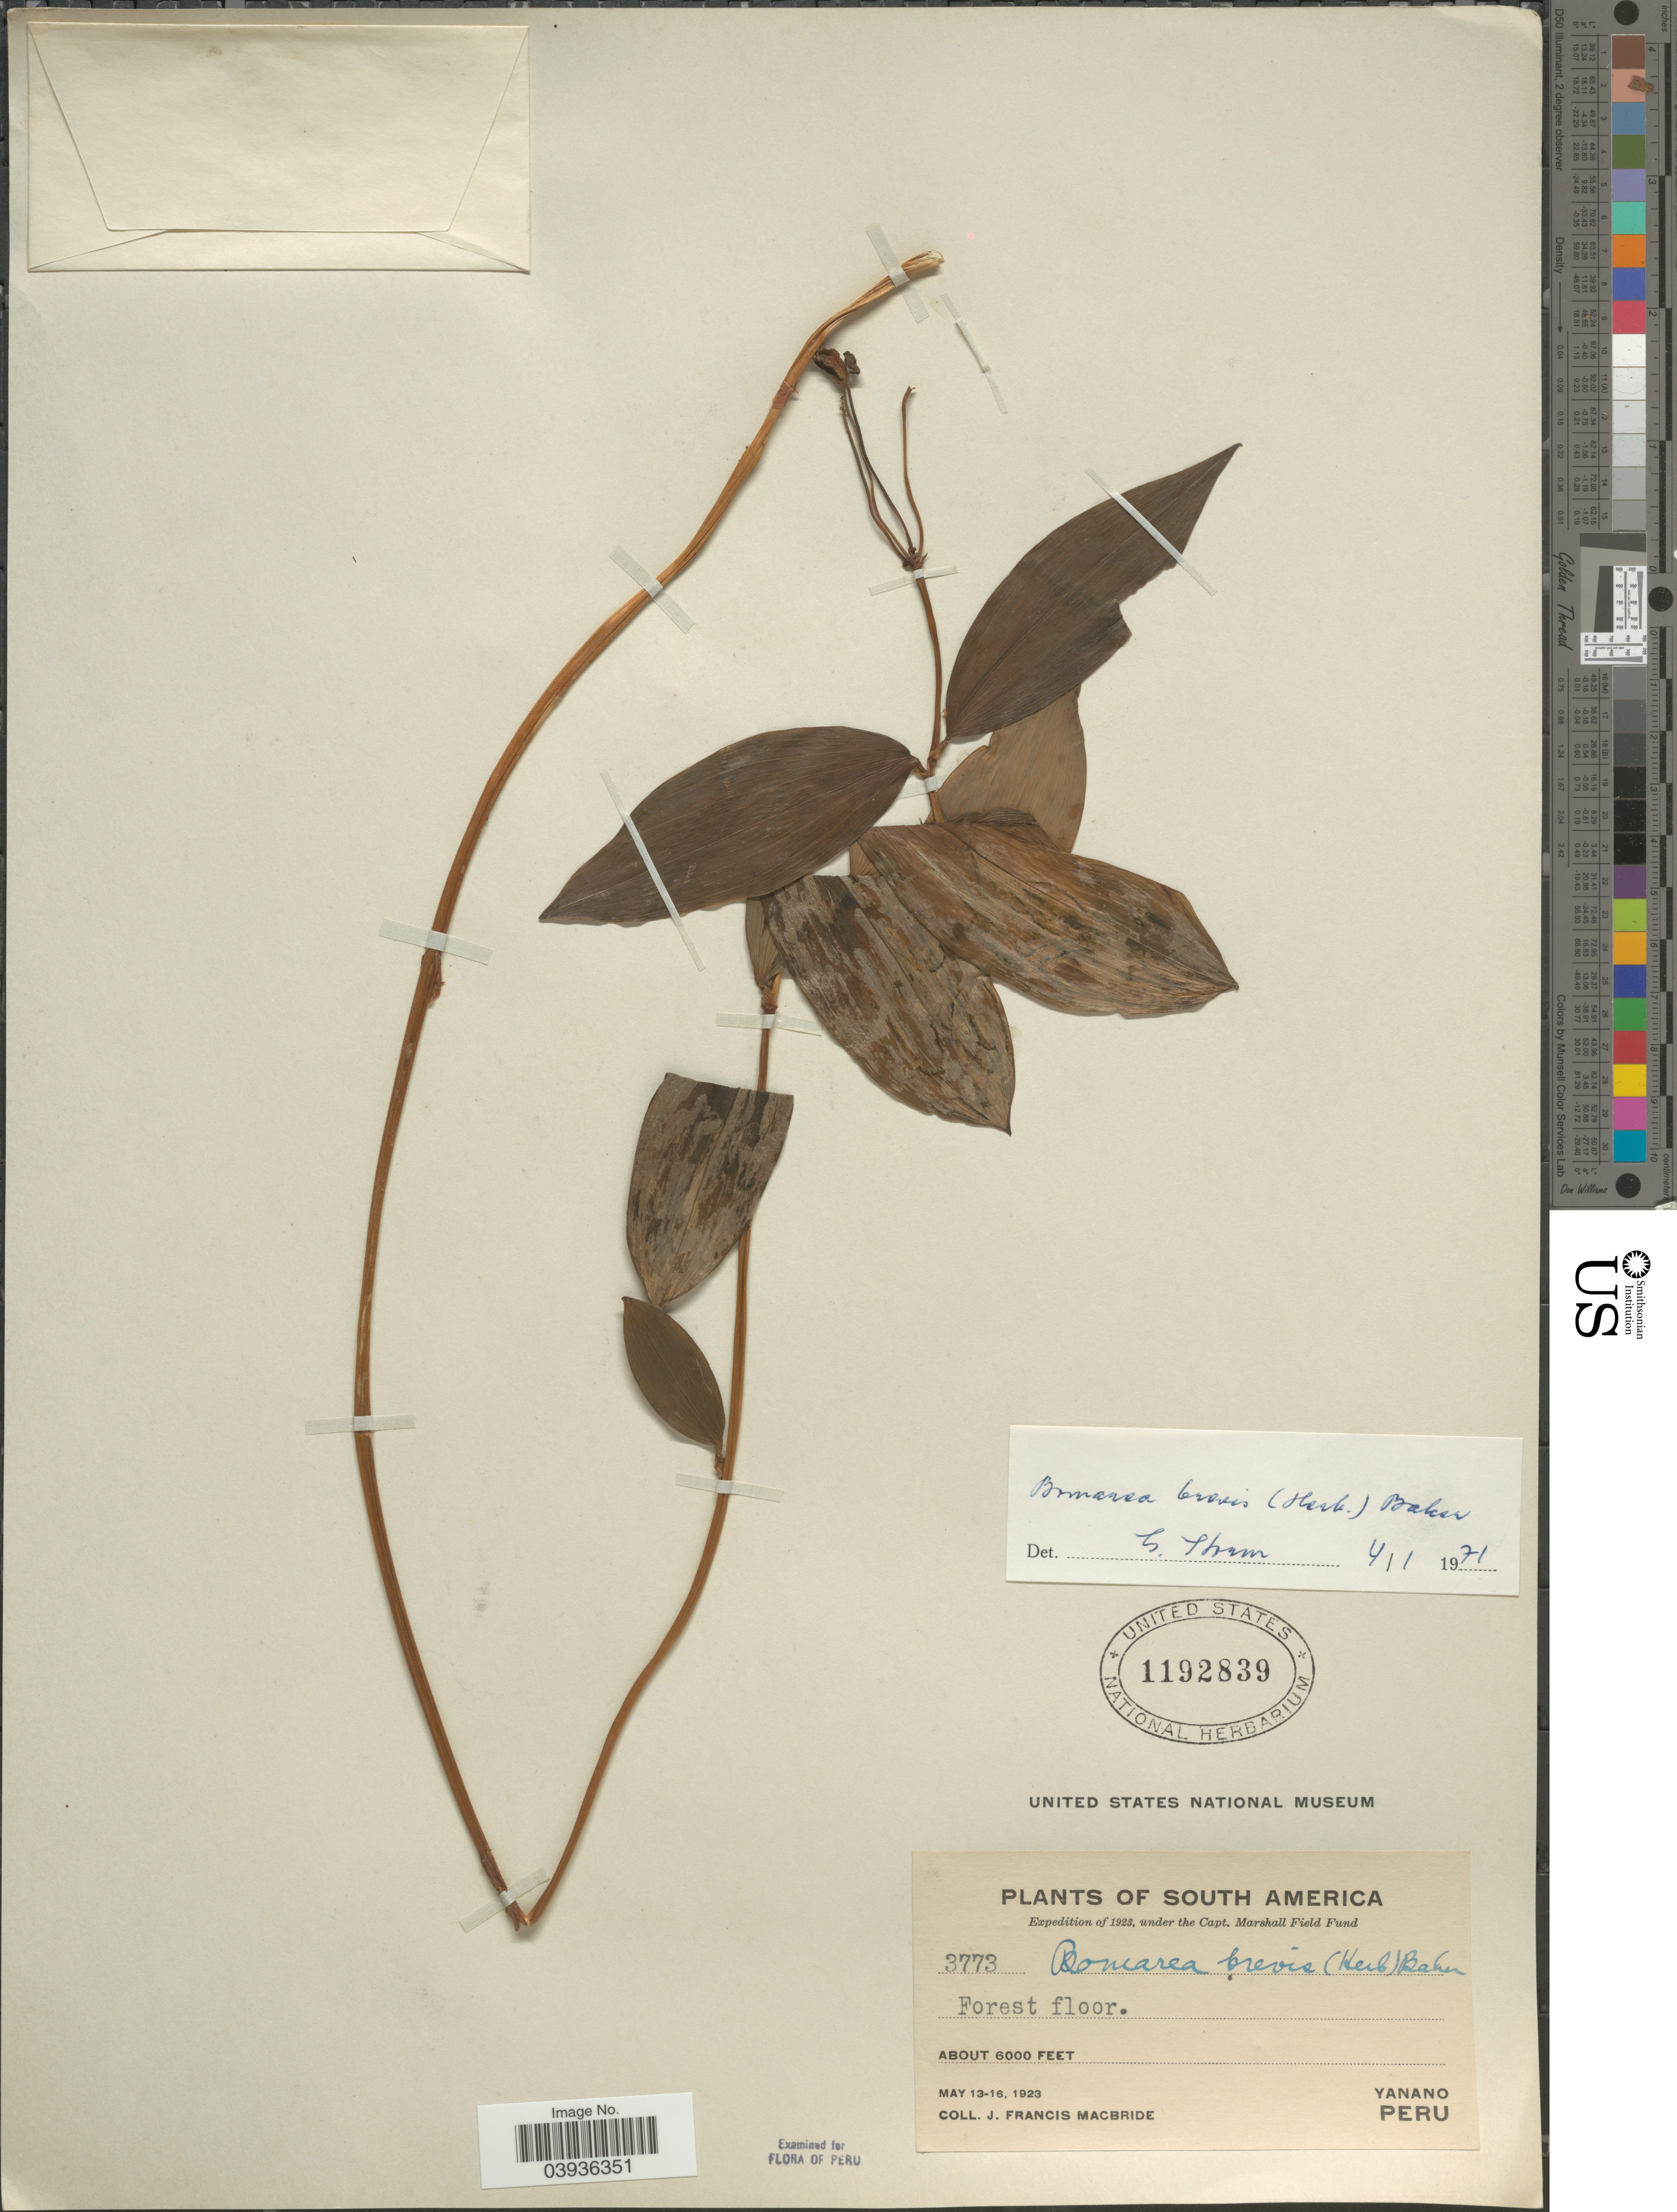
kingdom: Plantae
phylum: Tracheophyta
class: Liliopsida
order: Liliales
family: Alstroemeriaceae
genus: Bomarea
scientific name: Bomarea brevis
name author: (Herb.) Baker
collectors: J. F. Macbride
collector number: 3773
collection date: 1923-05-13/1923-05-16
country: Peru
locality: South America. Forest floor. Yanano.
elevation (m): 1829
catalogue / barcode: US 1192839